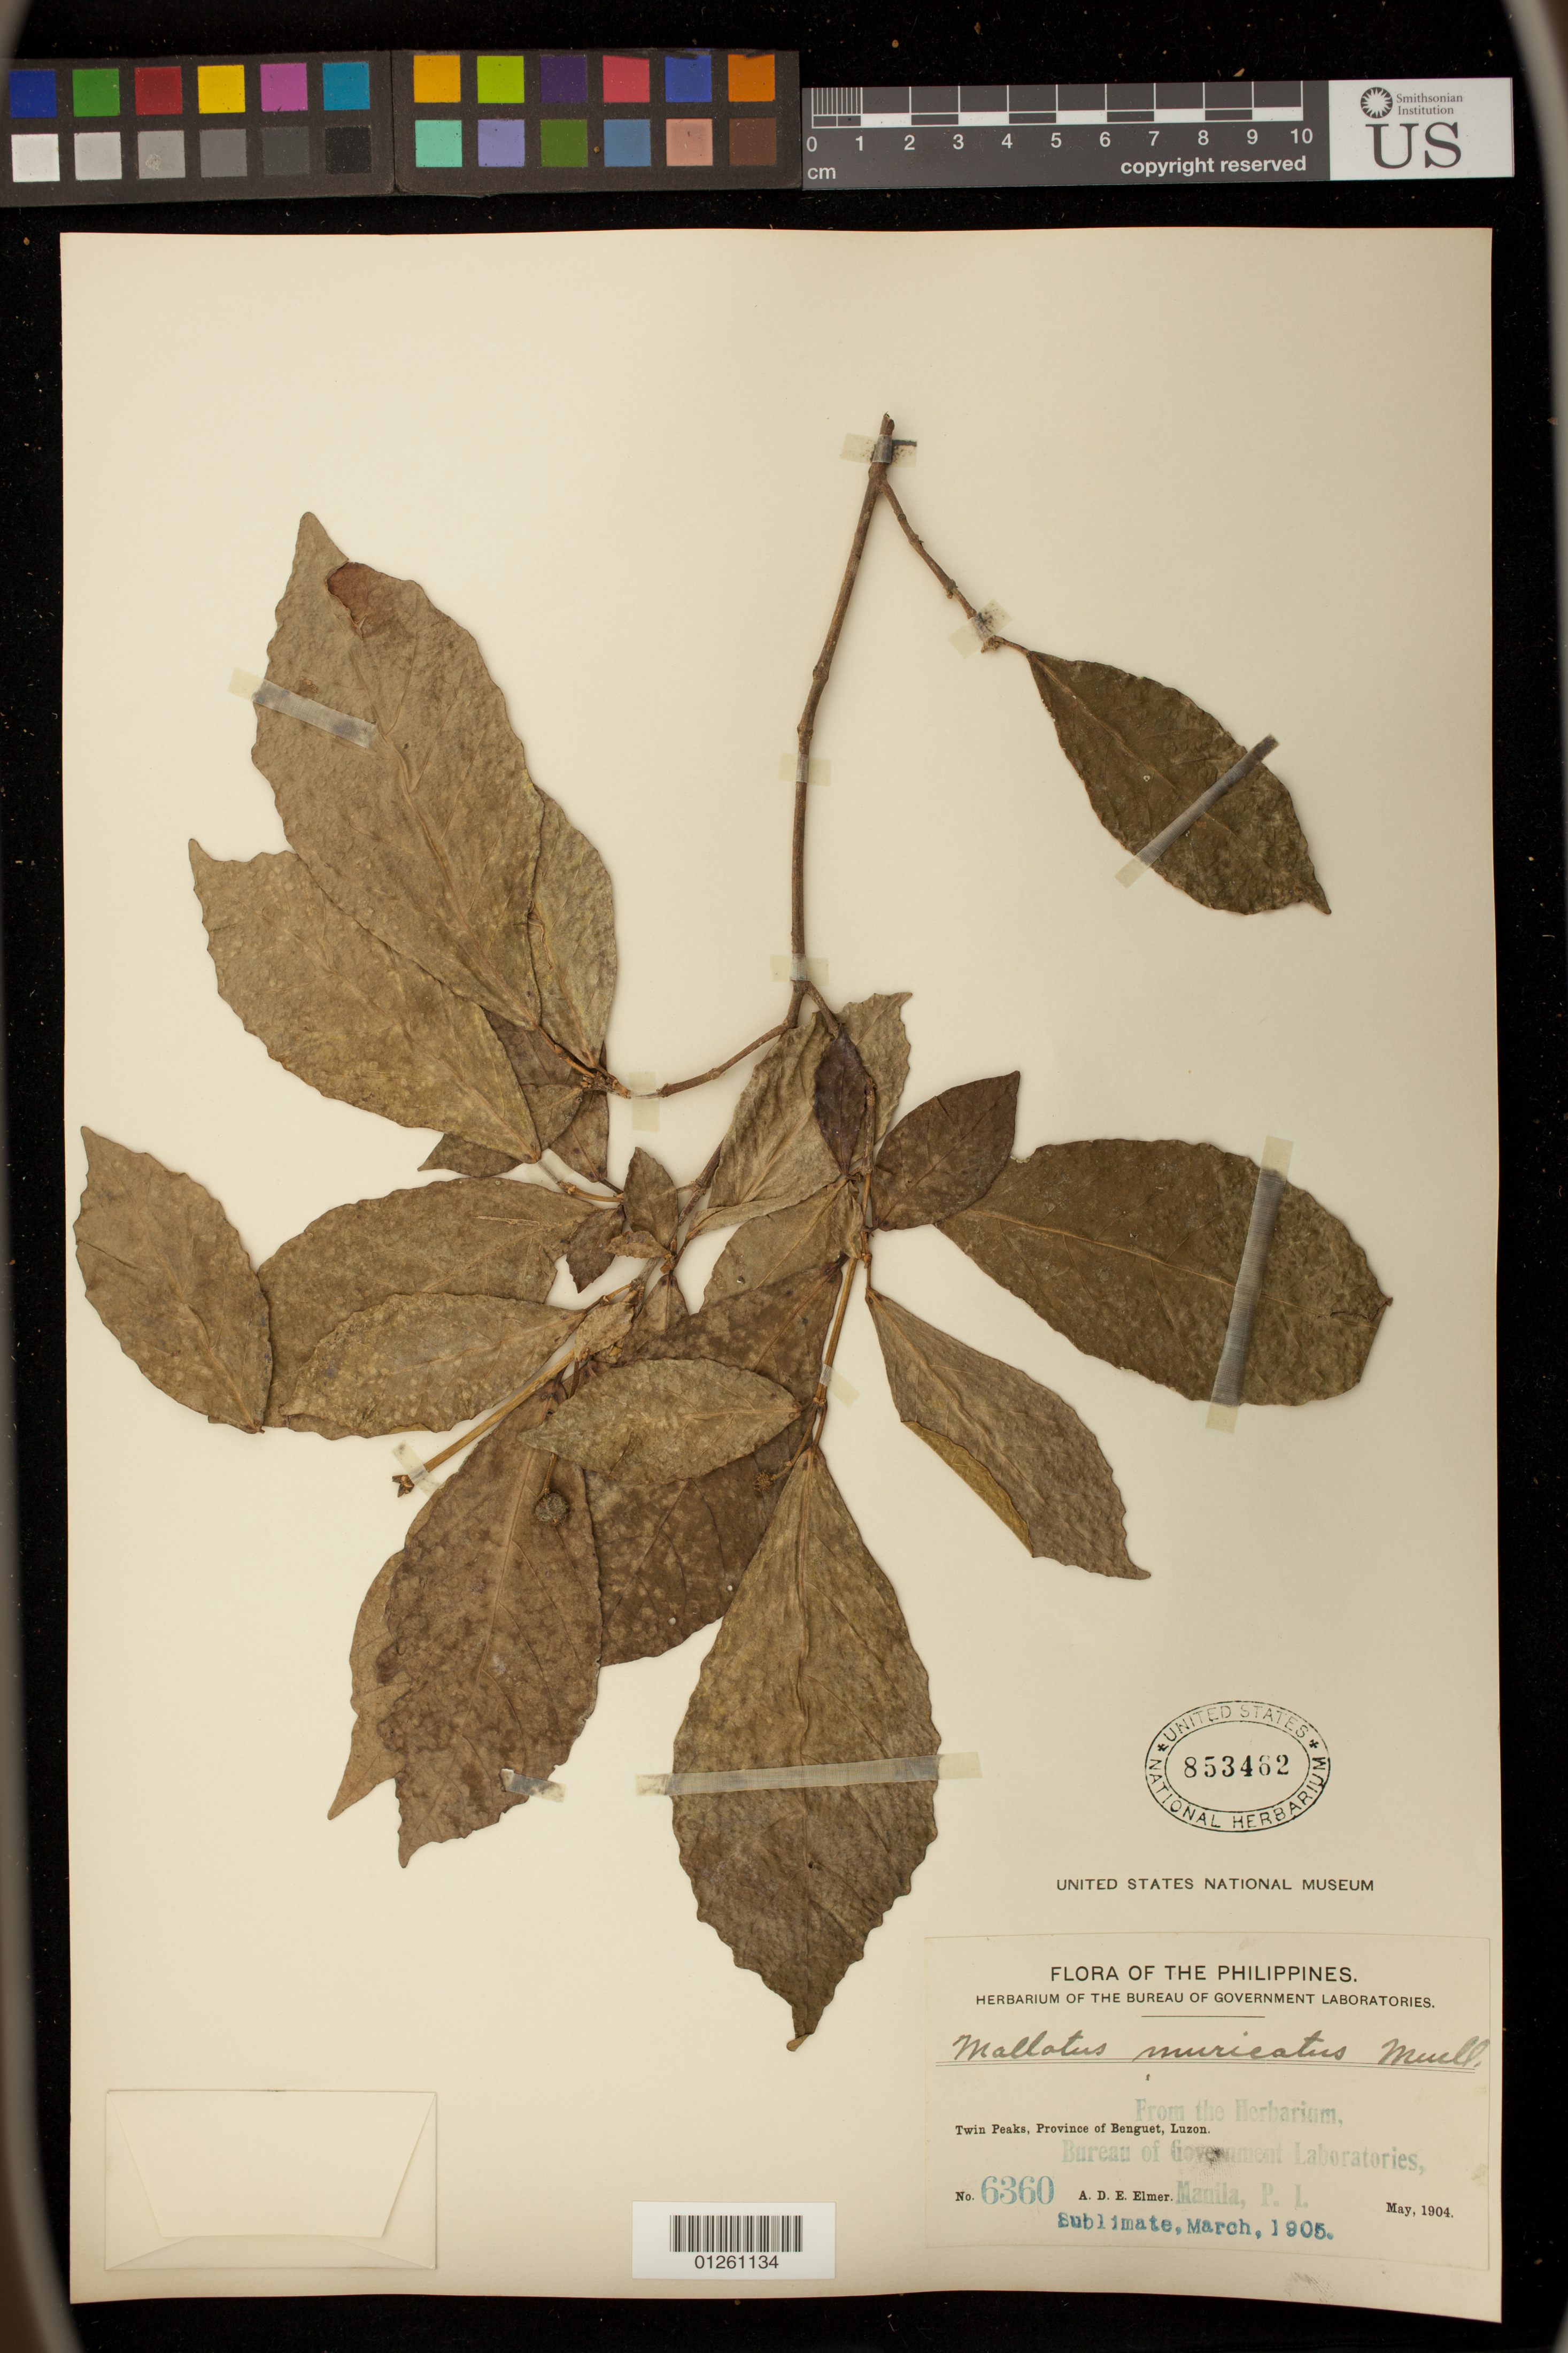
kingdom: Plantae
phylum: Tracheophyta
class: Magnoliopsida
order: Malpighiales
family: Euphorbiaceae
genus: Mallotus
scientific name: Mallotus resinosus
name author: (Blanco) Merr.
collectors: A. D. E. Elmer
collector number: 6360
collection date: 1904-05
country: Philippines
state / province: Cordillera (Administrative Region)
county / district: Benguet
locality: Twin Peaks, Province of Benguet, Luzon.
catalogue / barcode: US 853462